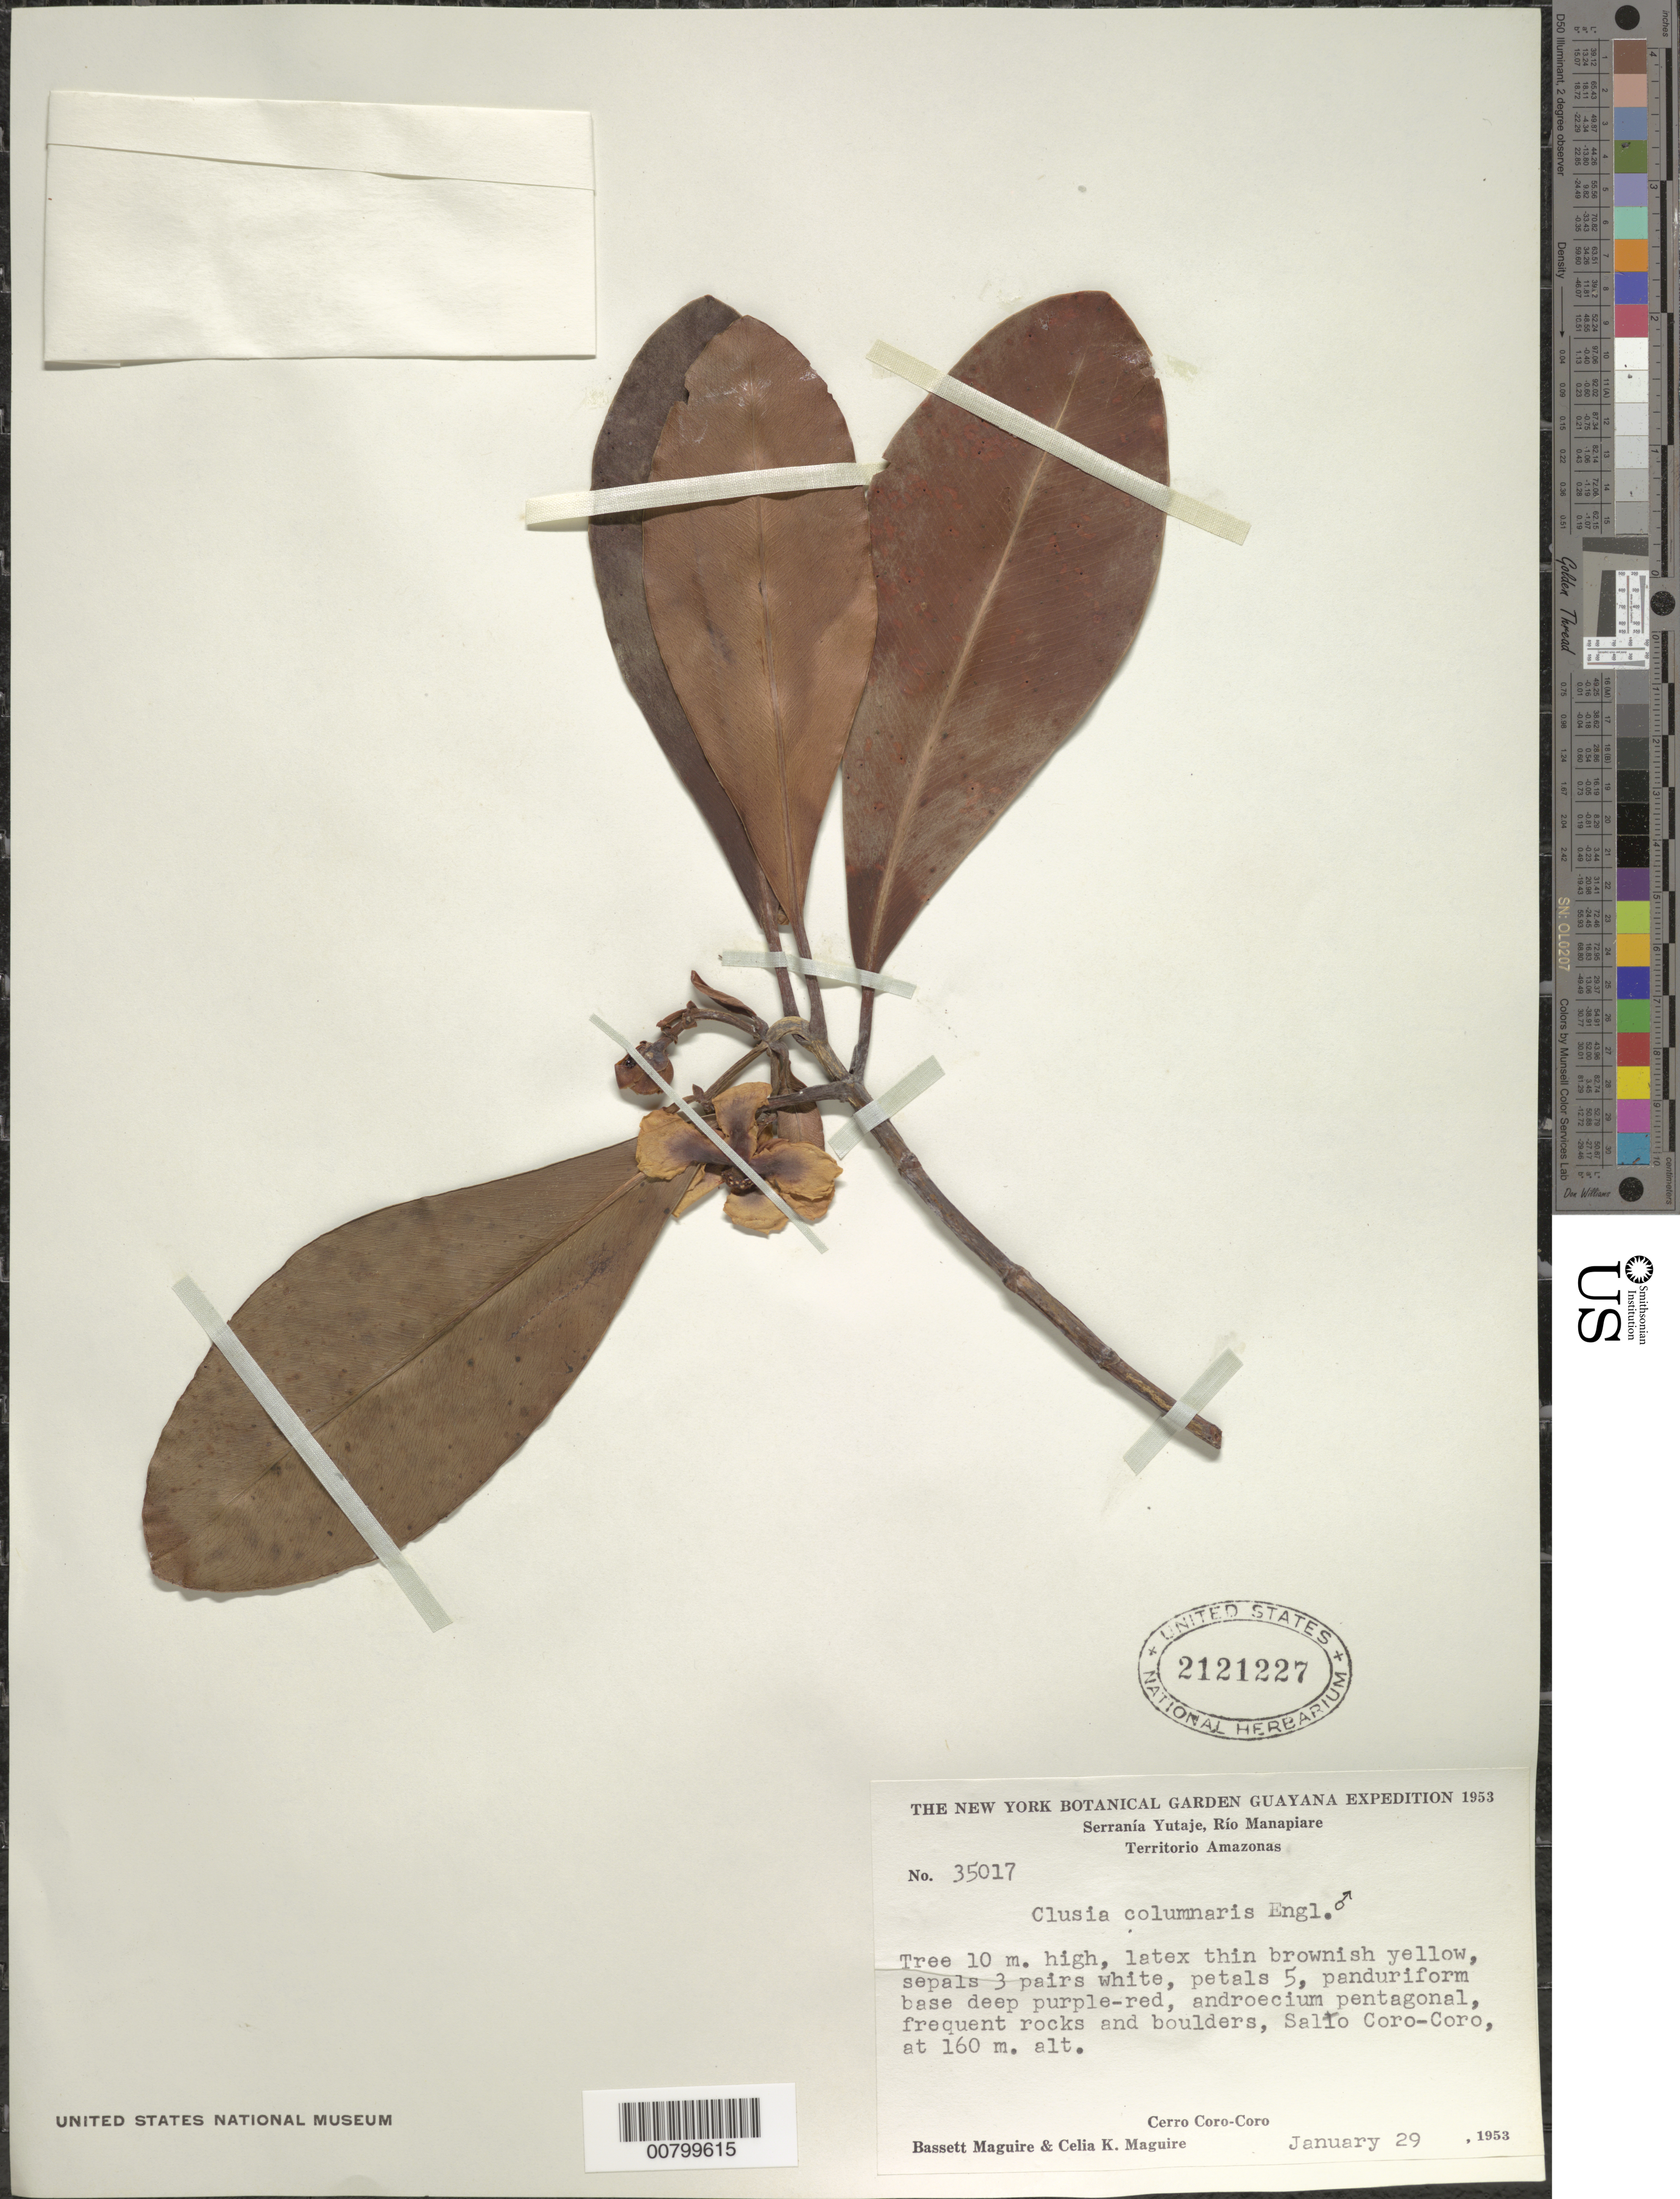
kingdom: Plantae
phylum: Tracheophyta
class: Magnoliopsida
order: Malpighiales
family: Clusiaceae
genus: Clusia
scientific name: Clusia columnaris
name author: Engl.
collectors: B. Maguire & C. K. Maguire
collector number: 35017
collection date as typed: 29-Jan-53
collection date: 1953-01-29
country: Venezuela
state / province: Amazonas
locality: Serranía Yutajé, Río Manapiare, near Salto Coro-Coro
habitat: Rocks and boulders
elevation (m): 160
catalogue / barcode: US 2121227